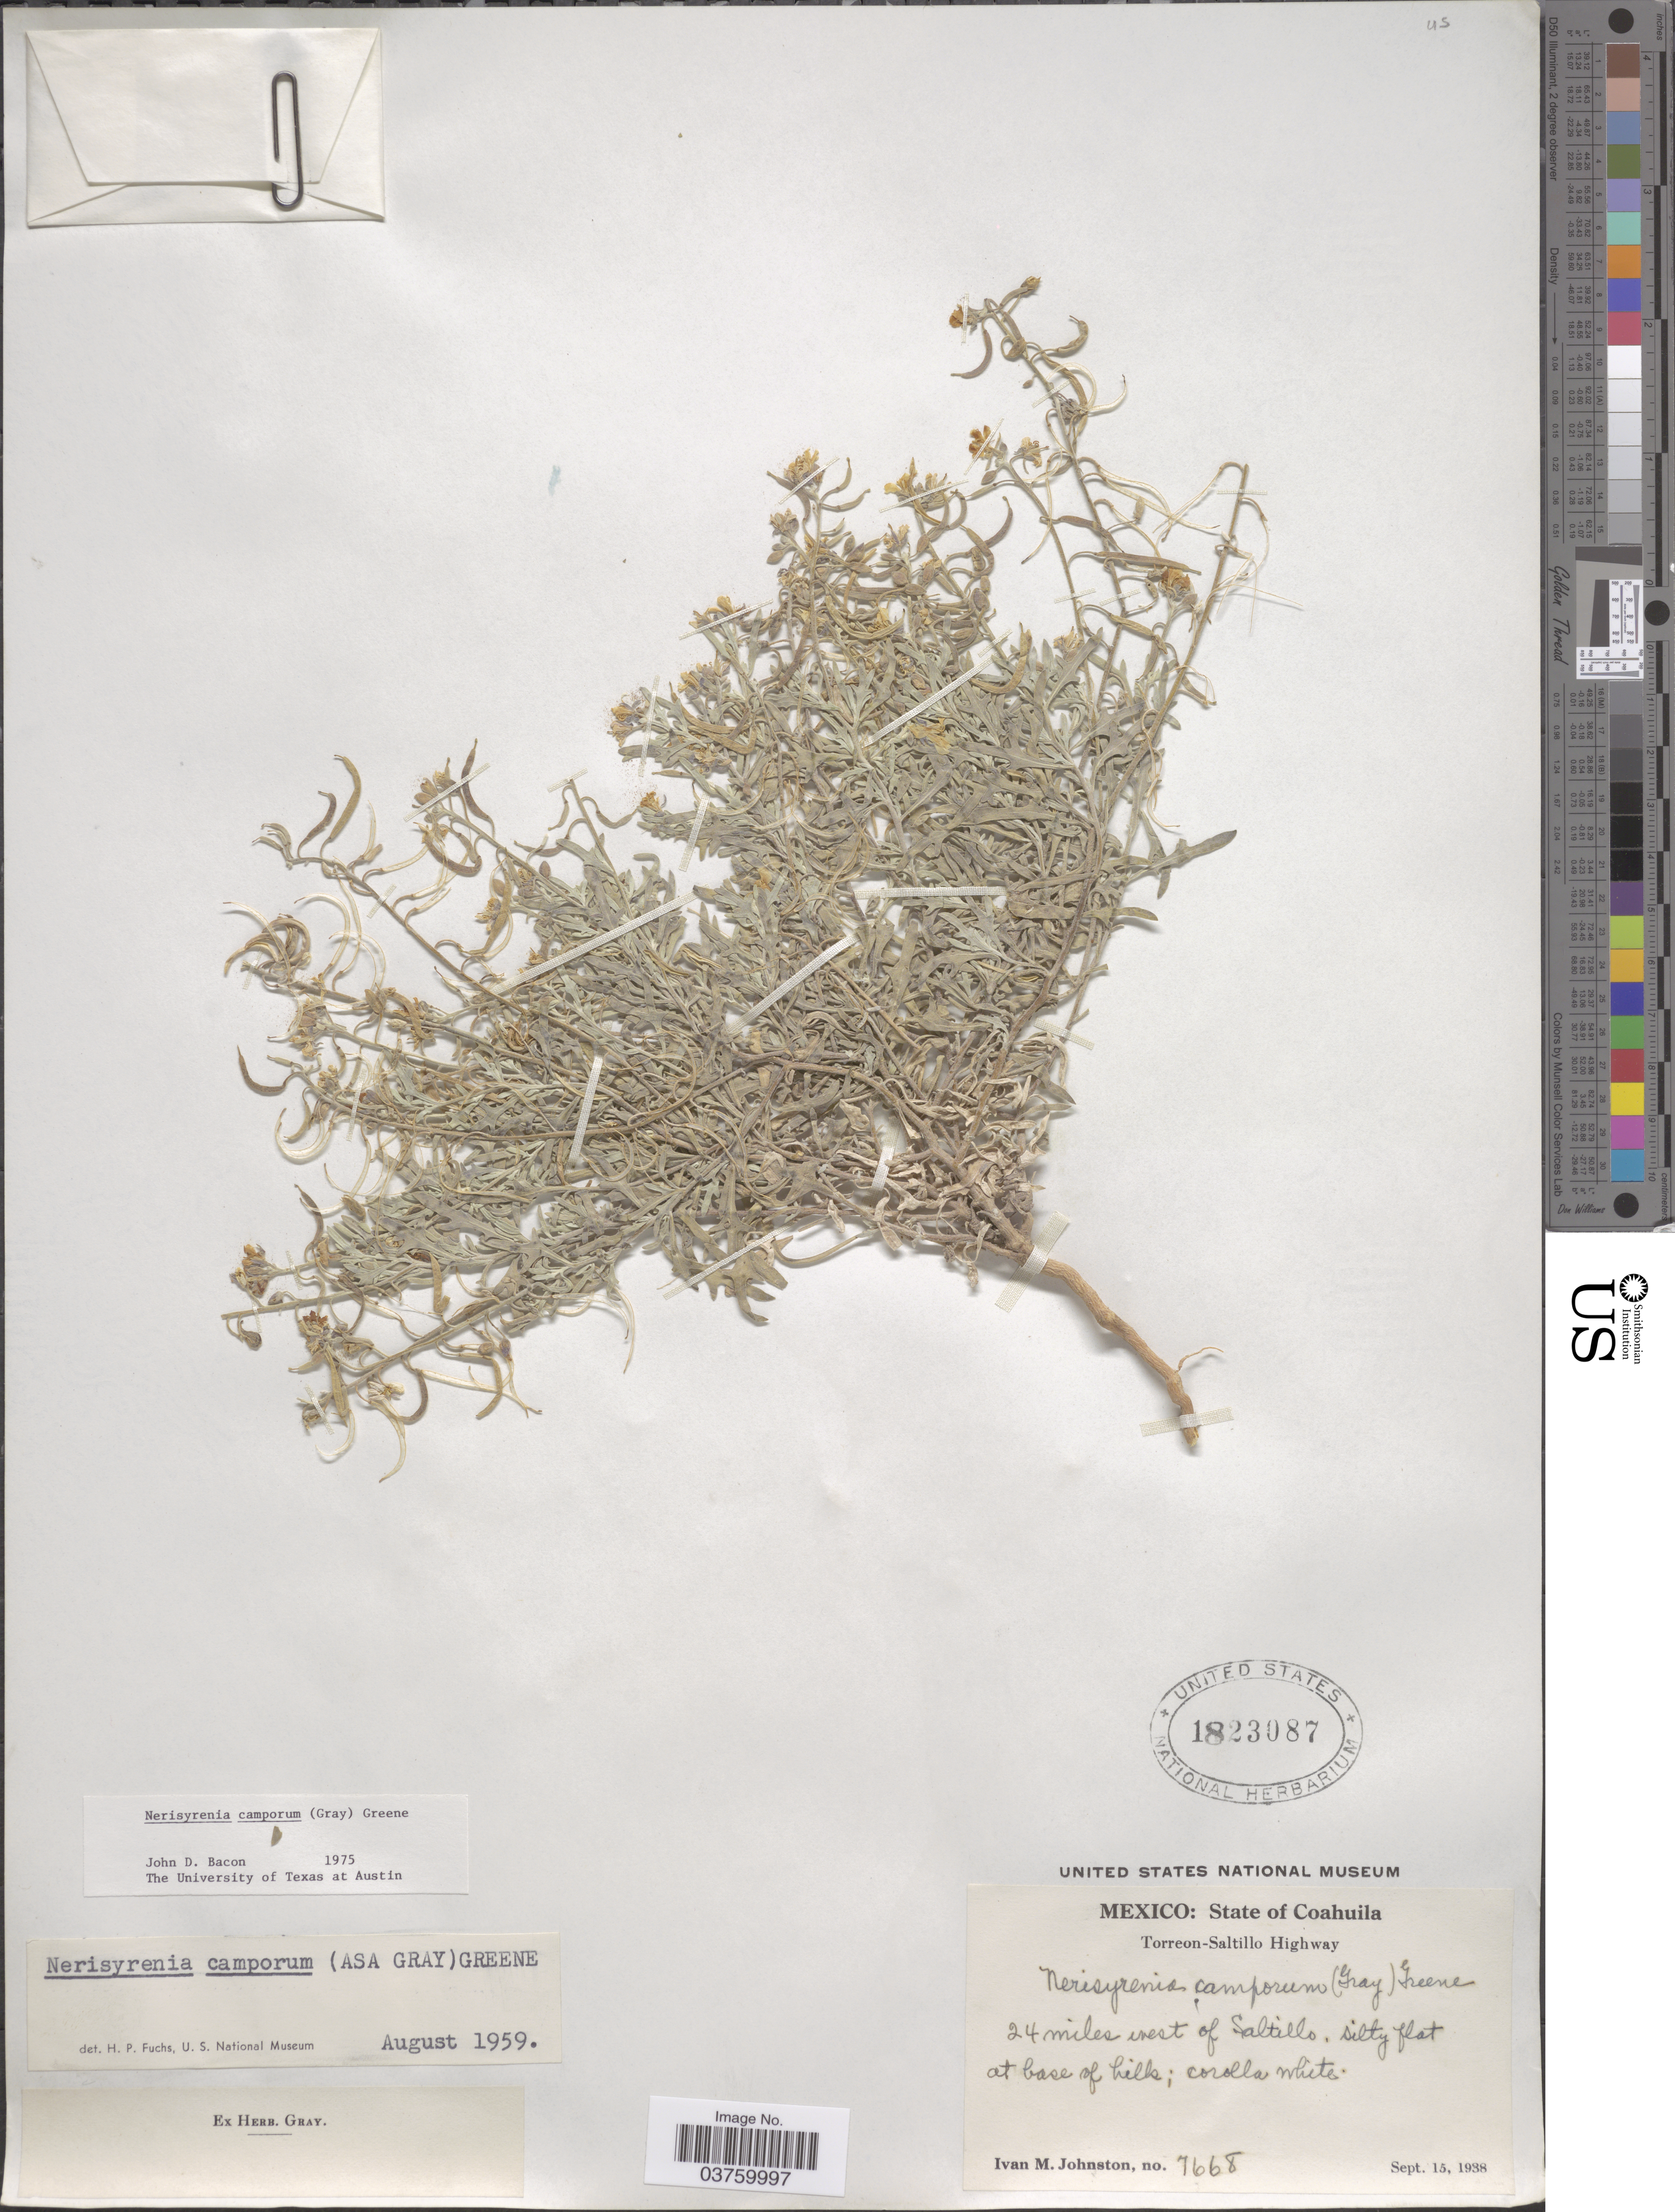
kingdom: Plantae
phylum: Tracheophyta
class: Magnoliopsida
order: Brassicales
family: Brassicaceae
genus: Nerisyrenia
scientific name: Nerisyrenia camporum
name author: (A. Gray) Greene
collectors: I.M. Johnston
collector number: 7668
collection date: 1938-09-15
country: Mexico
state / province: Coahuila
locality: Torreon-Saltillo Highway. 24 miles west of Saltillo.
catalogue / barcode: US 1823087